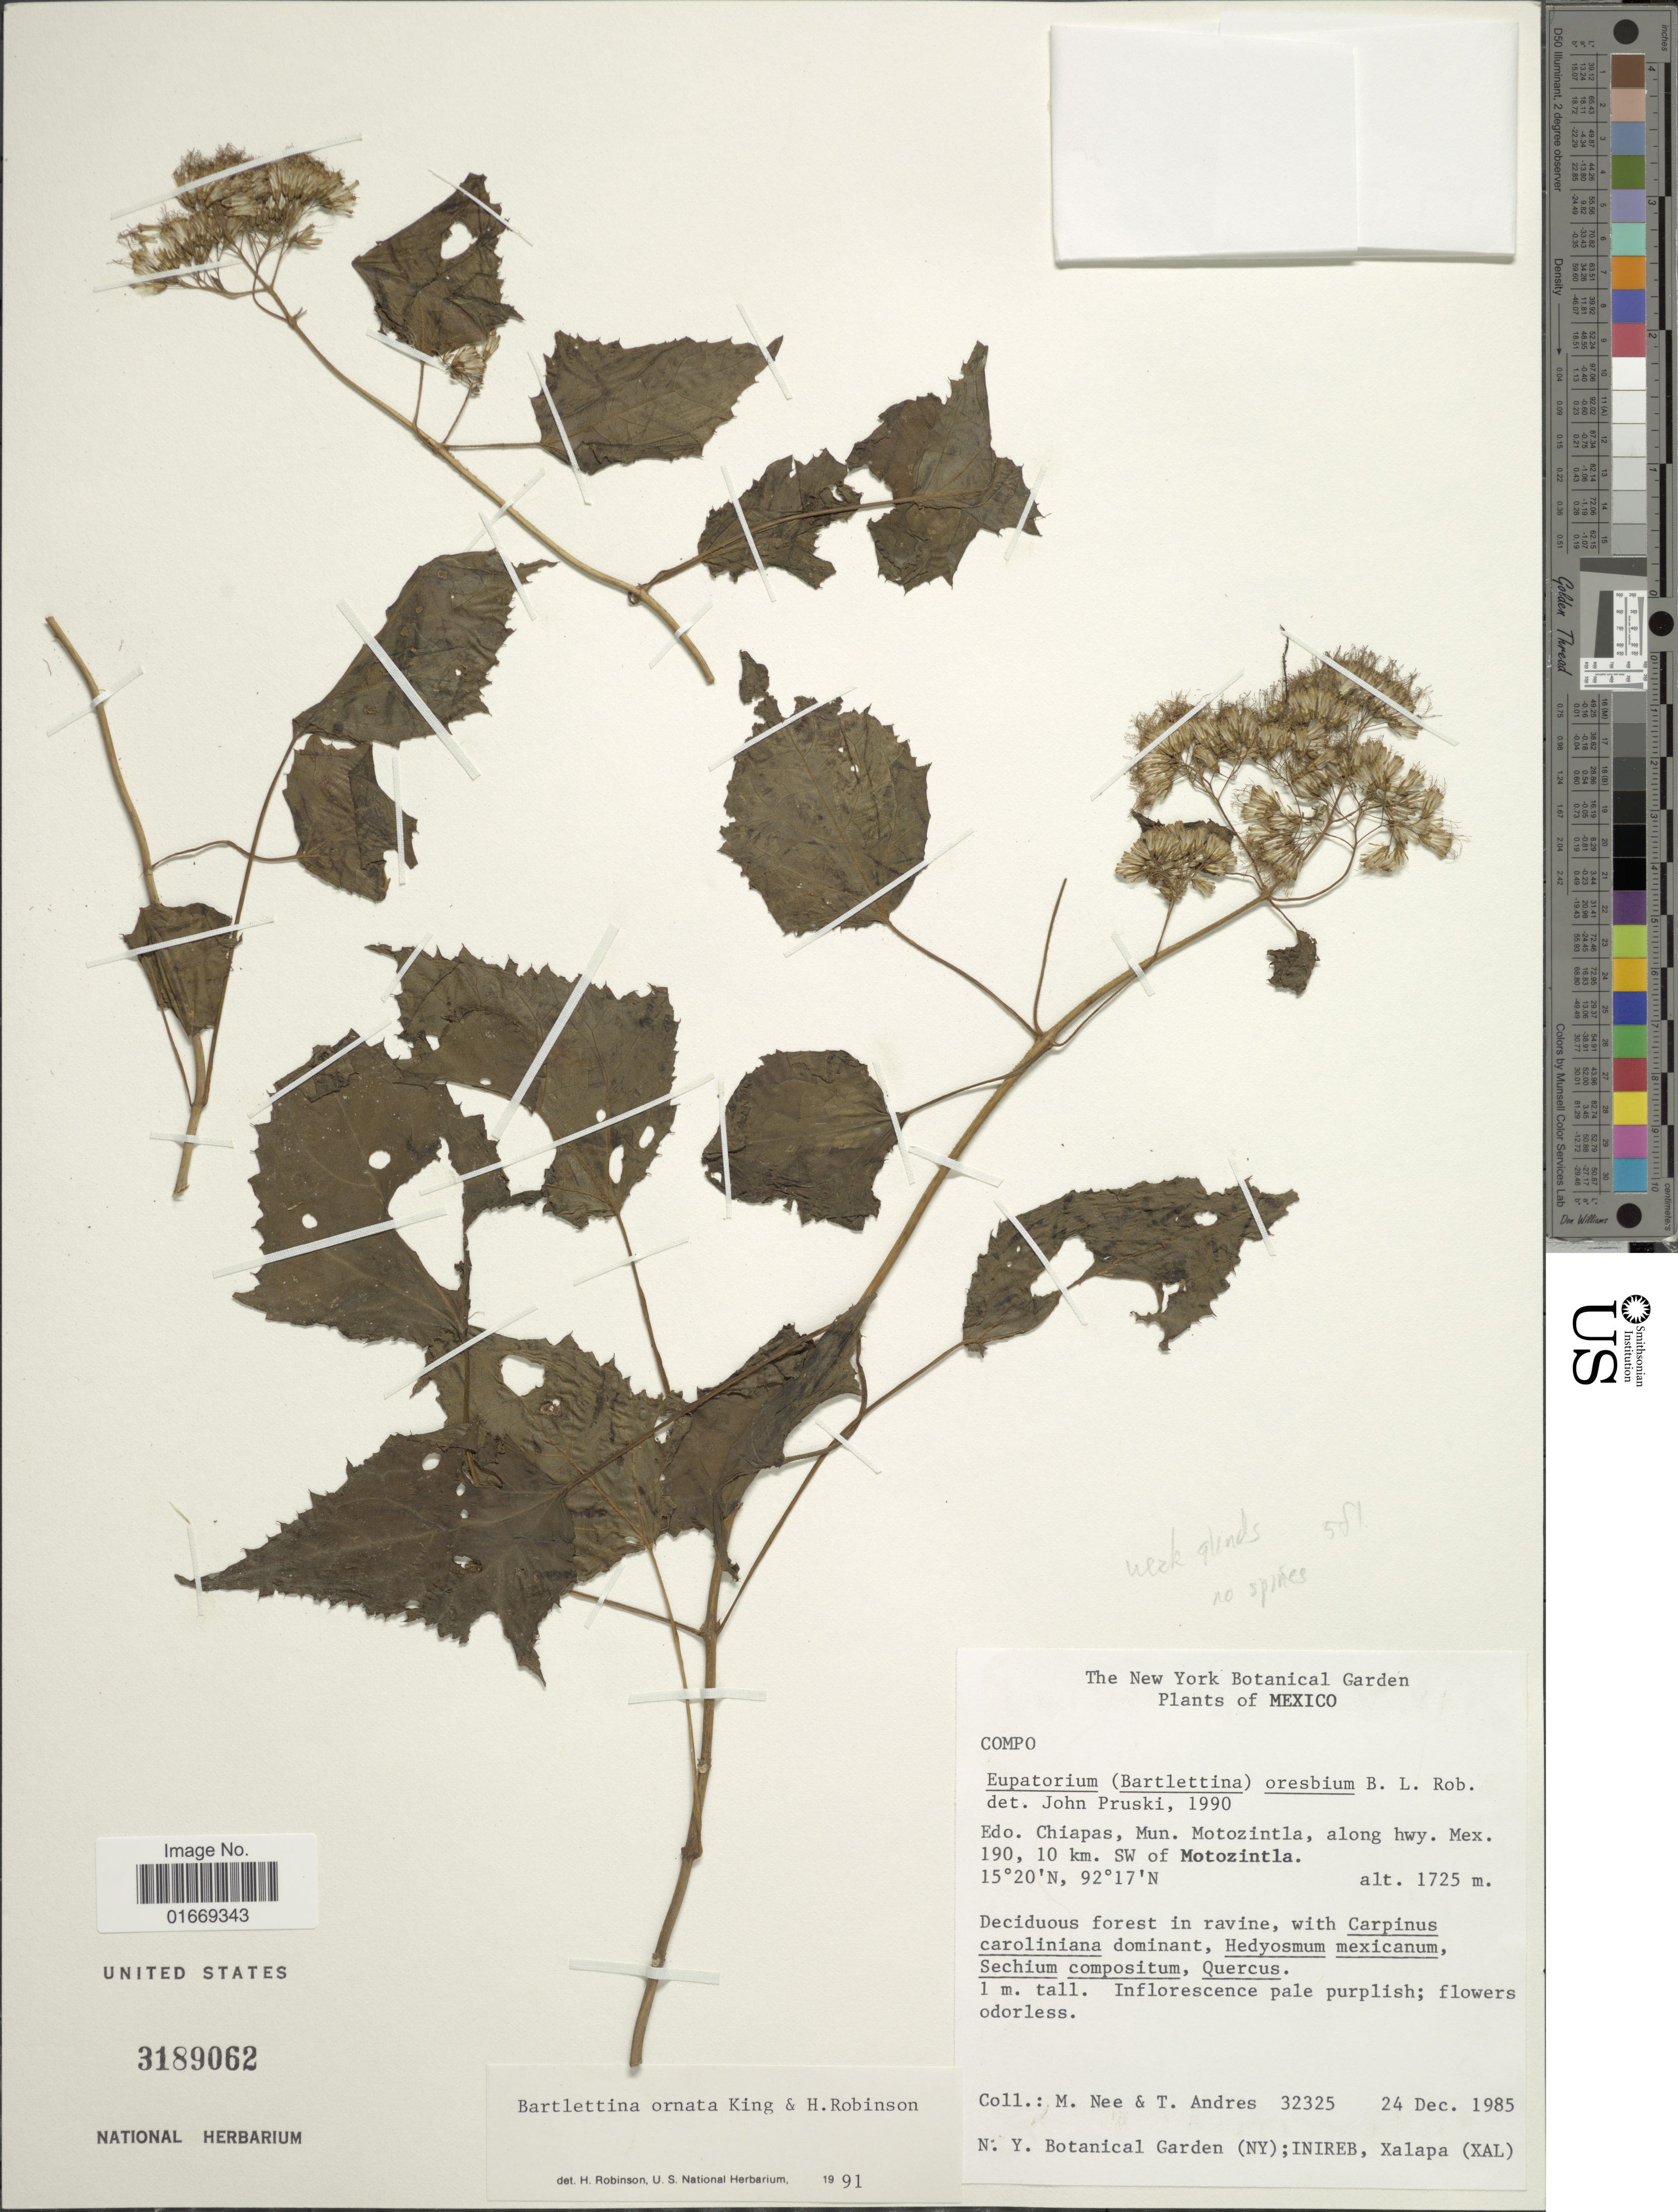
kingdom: Plantae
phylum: Tracheophyta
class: Magnoliopsida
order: Asterales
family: Asteraceae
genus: Bartlettina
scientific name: Bartlettina ornata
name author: R.M. King & H. Rob.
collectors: M. Nee & T. Andres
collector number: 32325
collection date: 1985-12-24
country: Mexico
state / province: Chiapas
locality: Edo. Chiapas, Mun. Motozintla, along hwy. Mex. 190, 10 km. SW of Motozintla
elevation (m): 1725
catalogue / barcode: US 3189062